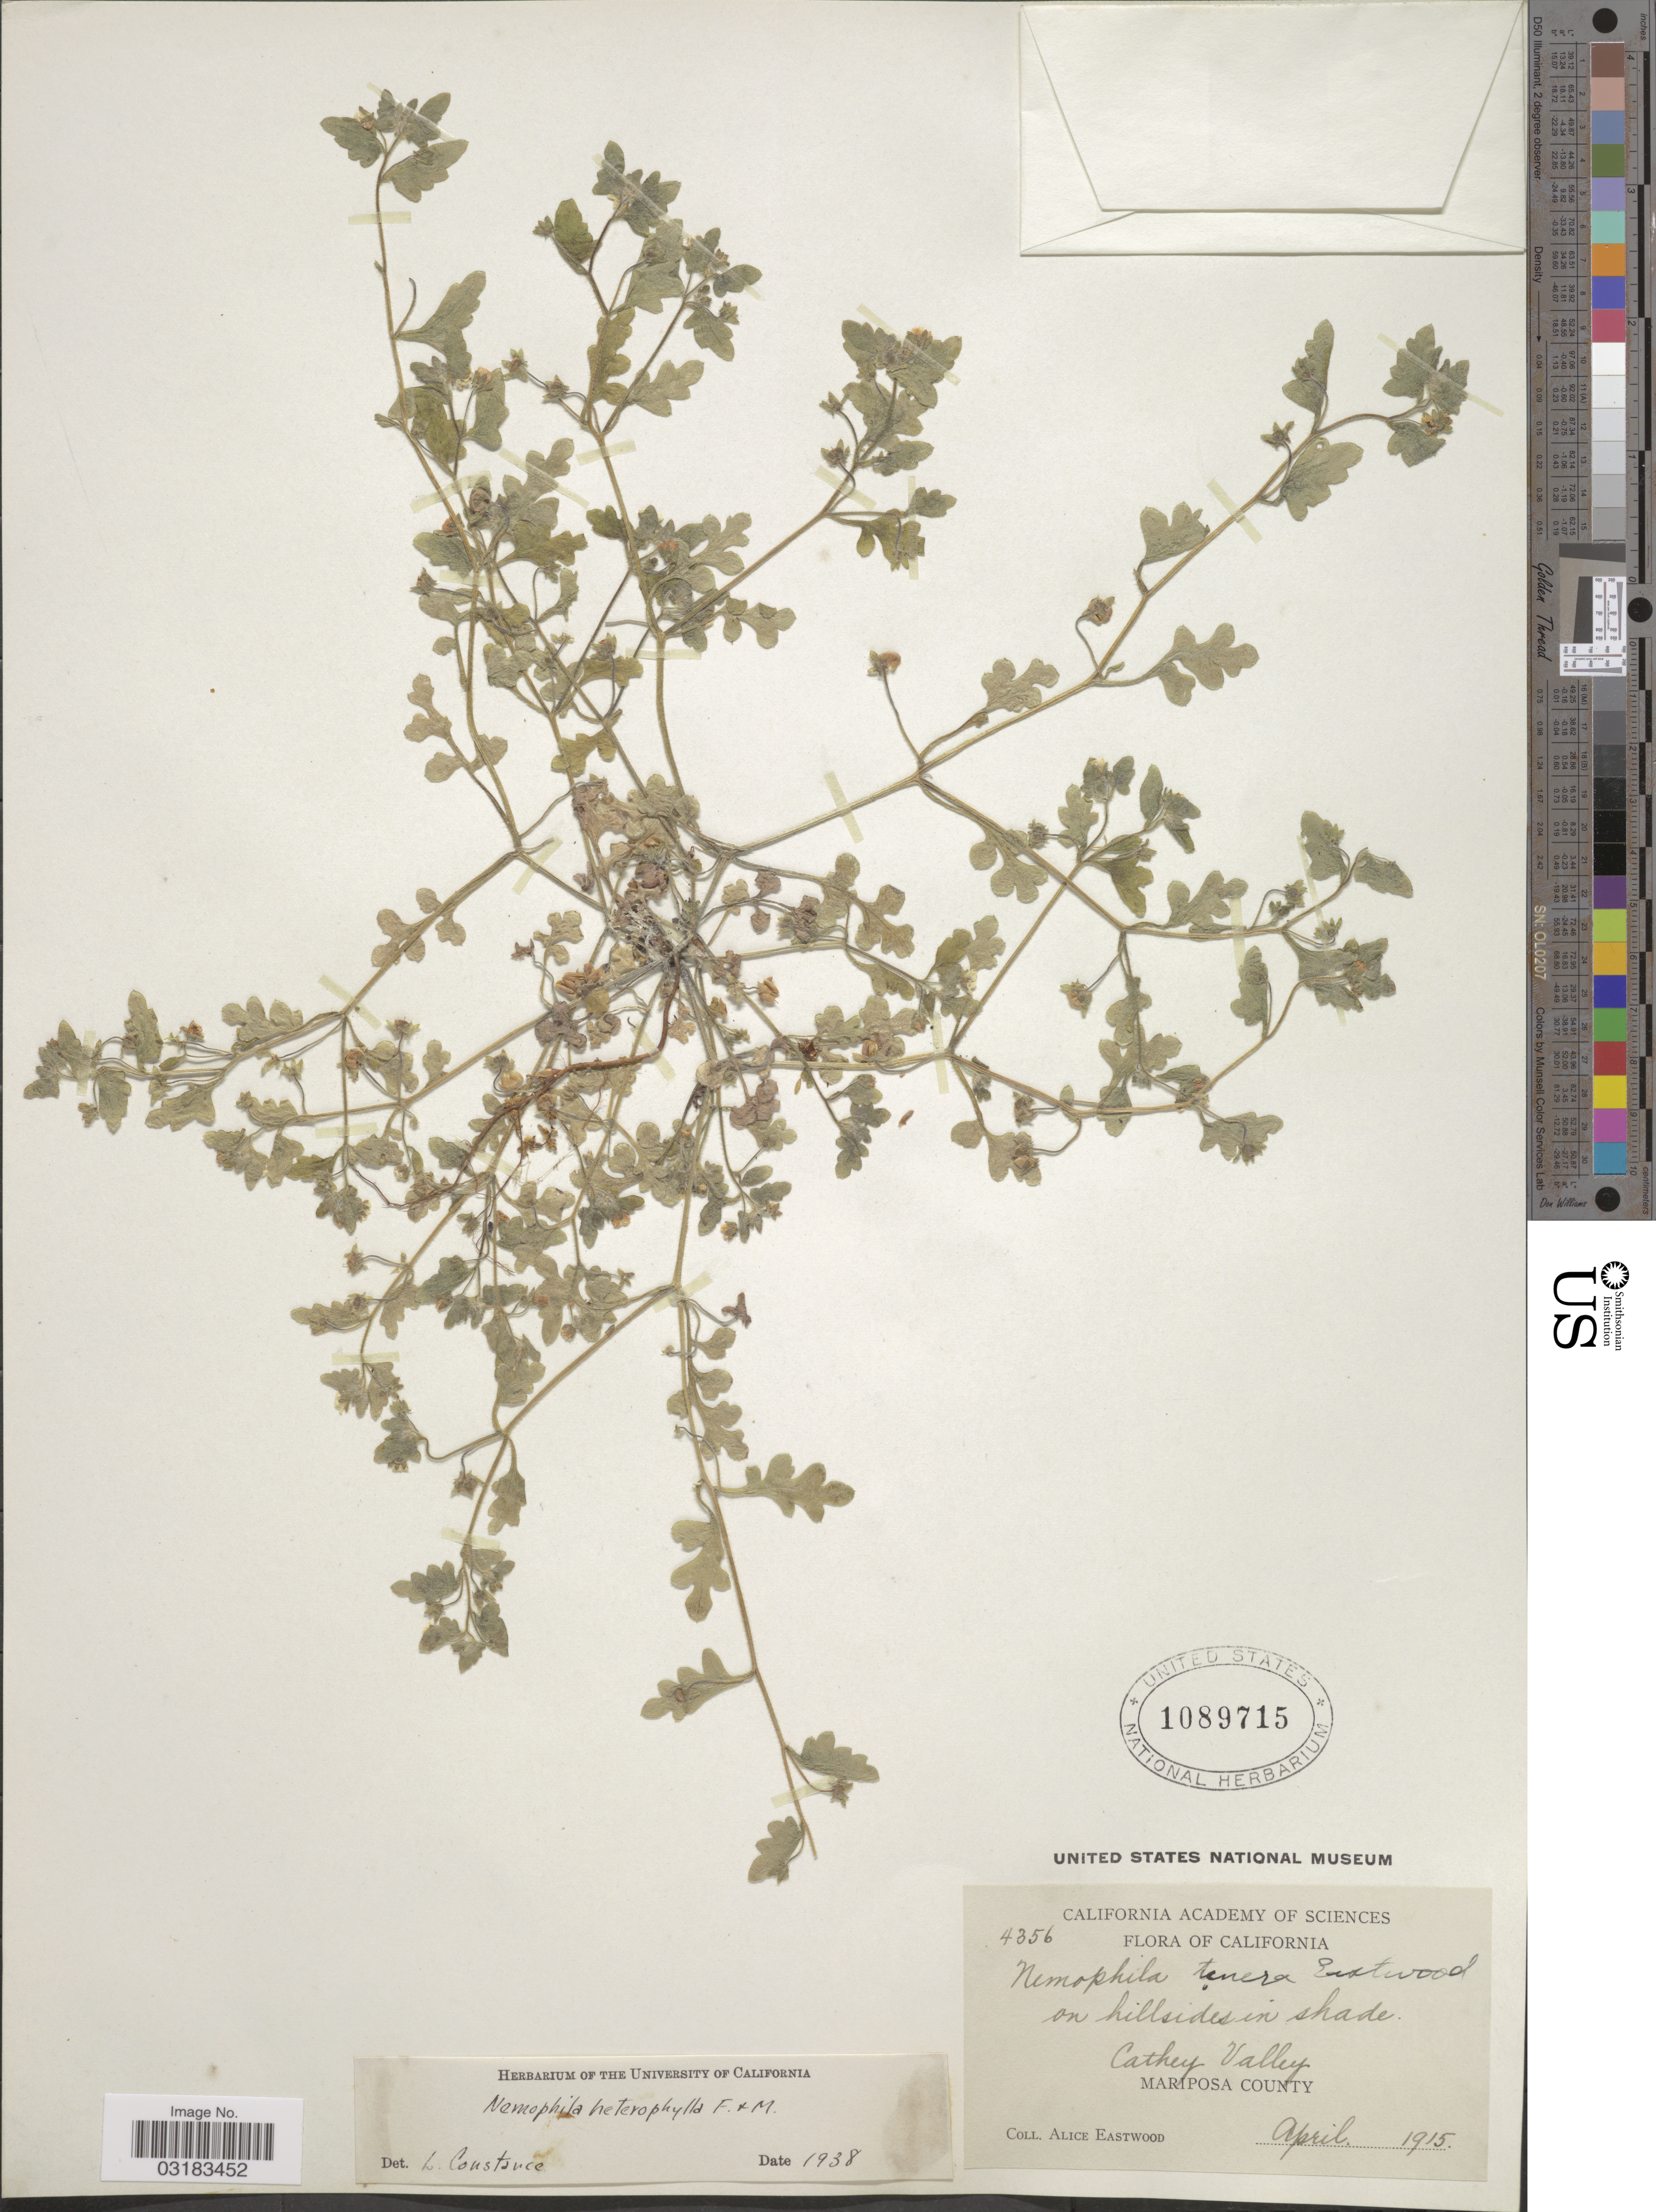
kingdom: Plantae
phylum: Tracheophyta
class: Magnoliopsida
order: Boraginales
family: Hydrophyllaceae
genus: Nemophila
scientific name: Nemophila heterophylla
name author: Fisch. & C.A. Mey.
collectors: A. Eastwood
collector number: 4356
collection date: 1915-04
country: United States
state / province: California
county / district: Mariposa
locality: Cathey Valley. Mariposa County.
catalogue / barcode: US 1089715